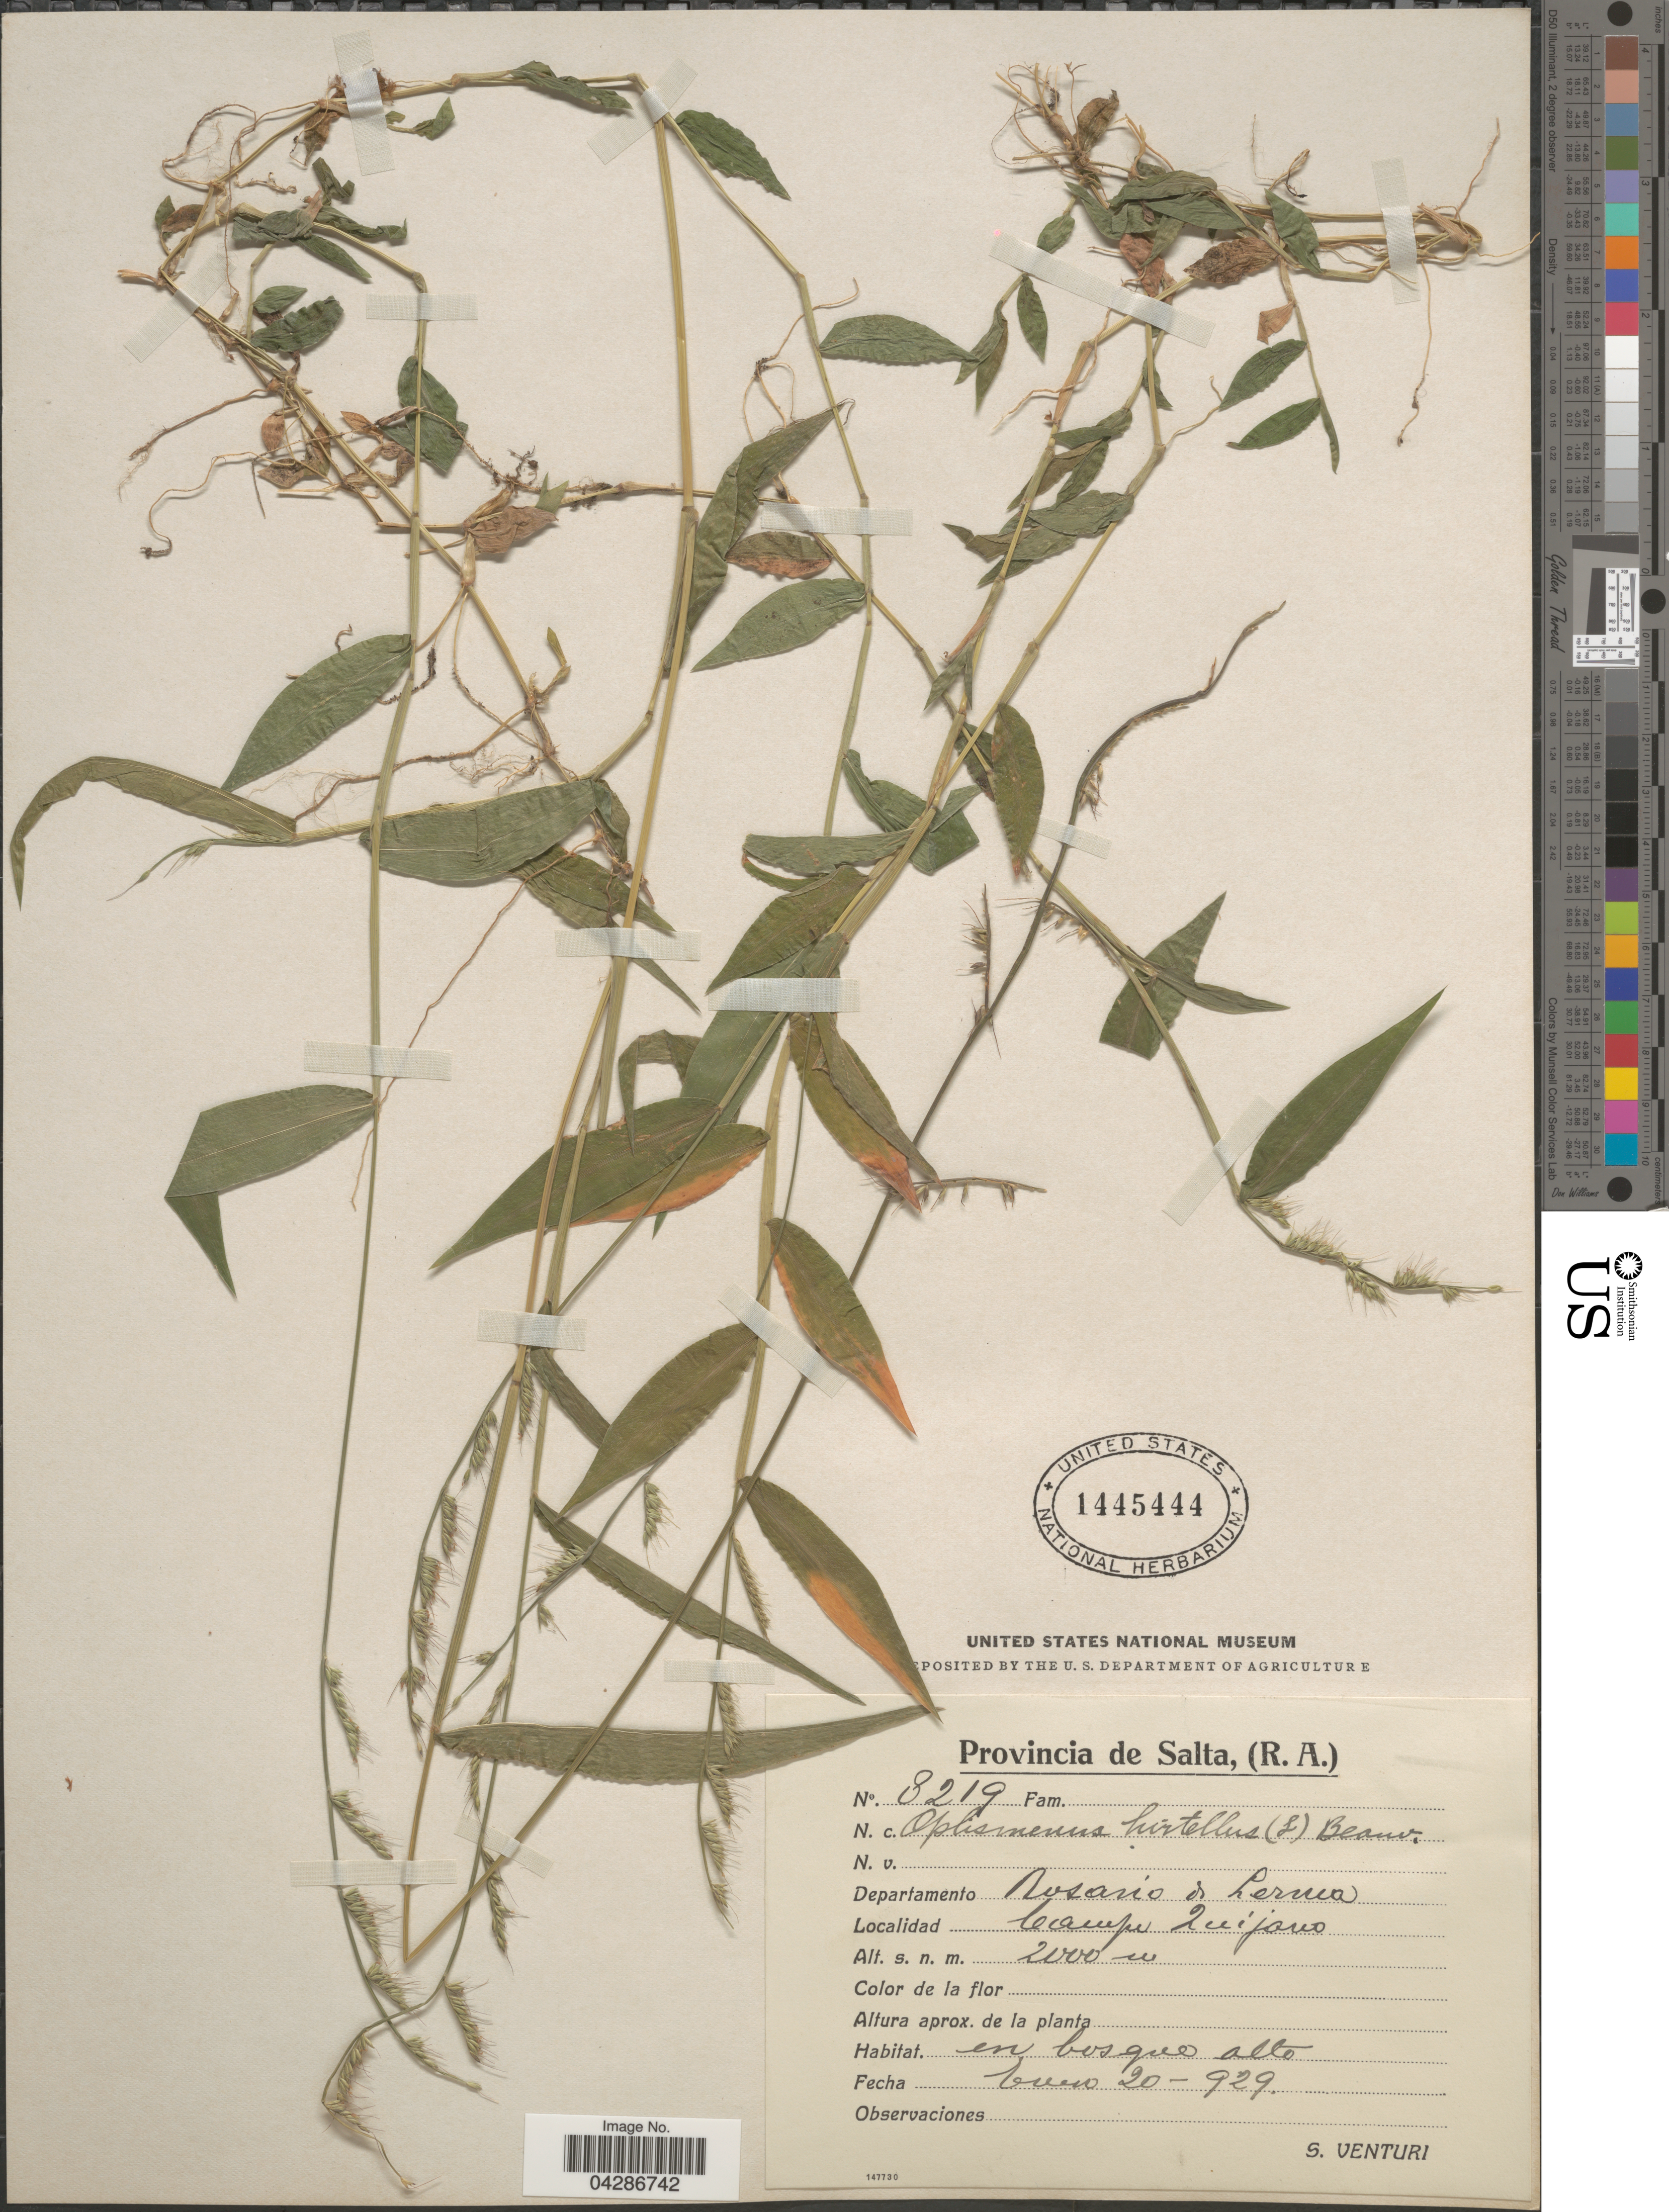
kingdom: Plantae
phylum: Tracheophyta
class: Liliopsida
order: Poales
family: Poaceae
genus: Oplismenus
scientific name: Oplismenus hirtellus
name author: (L.) P. Beauv.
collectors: S. Venturi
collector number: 8219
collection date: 1929-01-20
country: Argentina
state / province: Salta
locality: Departamento Rosario de Lerma. Campe Quijano.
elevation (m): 2000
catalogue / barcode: US 1445444